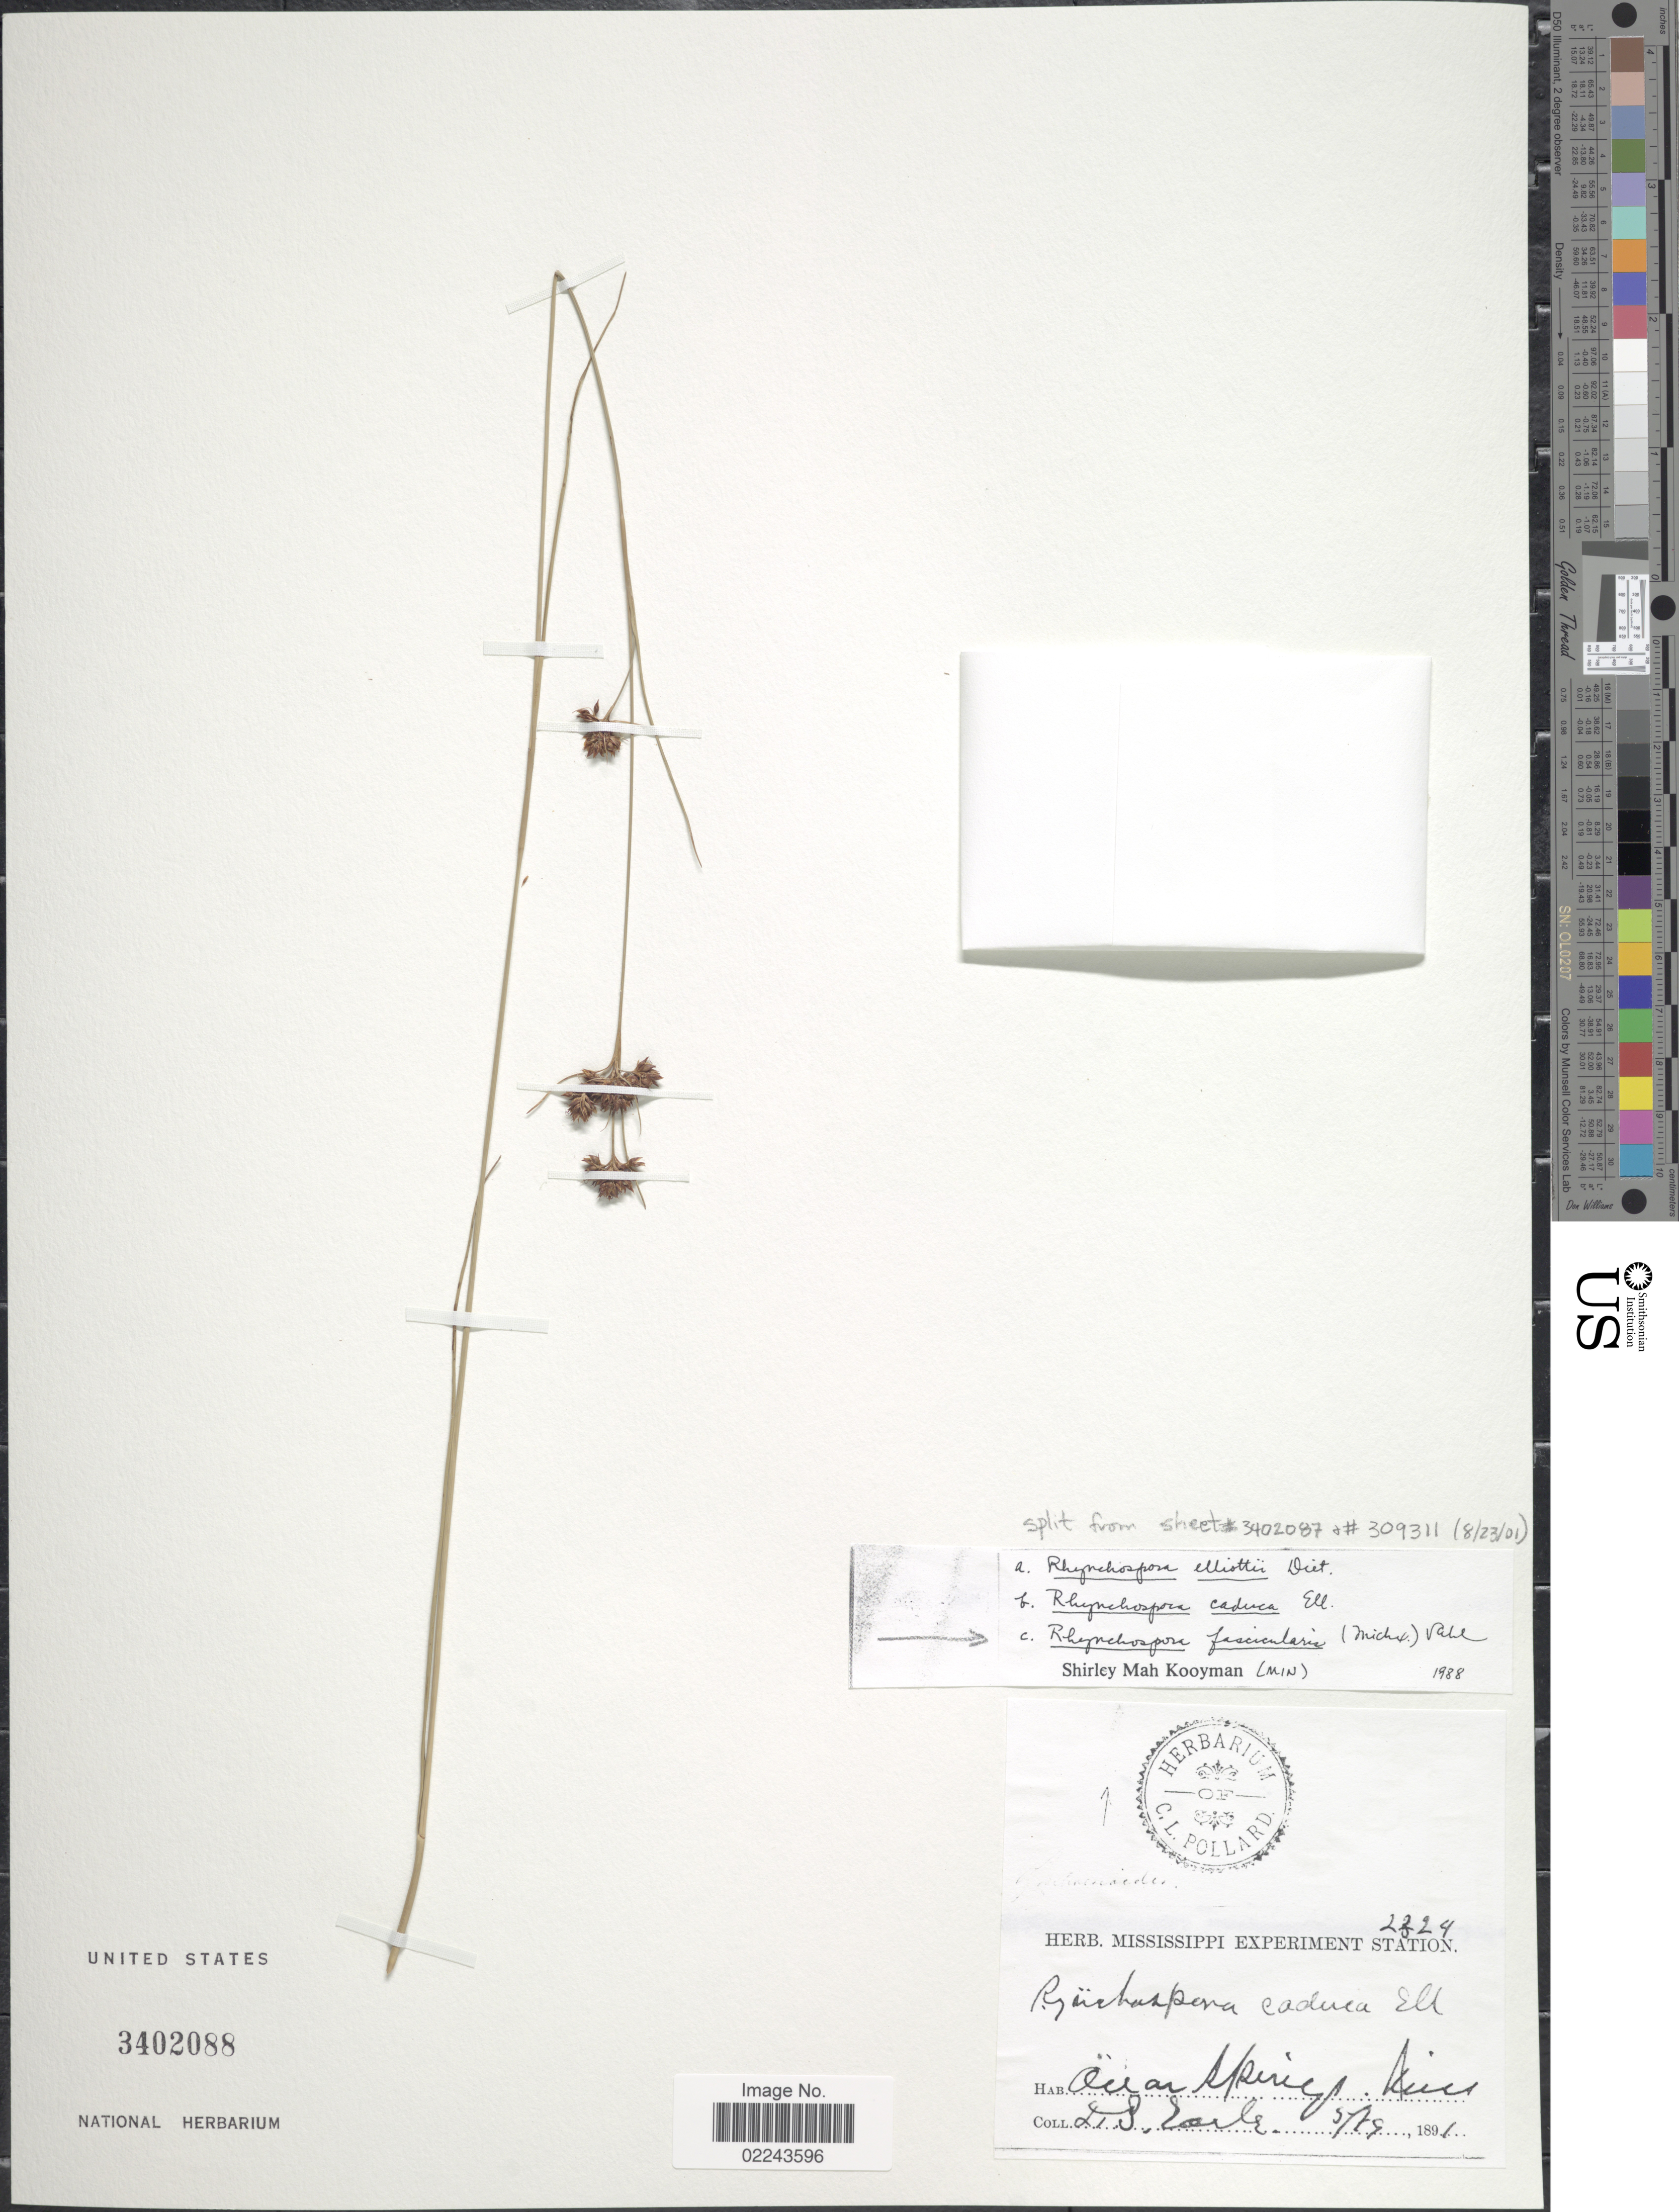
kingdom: Plantae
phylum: Tracheophyta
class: Liliopsida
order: Poales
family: Cyperaceae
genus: Rhynchospora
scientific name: Rhynchospora fascicularis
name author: (Michx.) Vahl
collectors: L. Earle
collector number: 2324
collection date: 1894-05-19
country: United States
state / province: Mississippi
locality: Ocean Springs, Miss.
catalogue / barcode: US 3402088